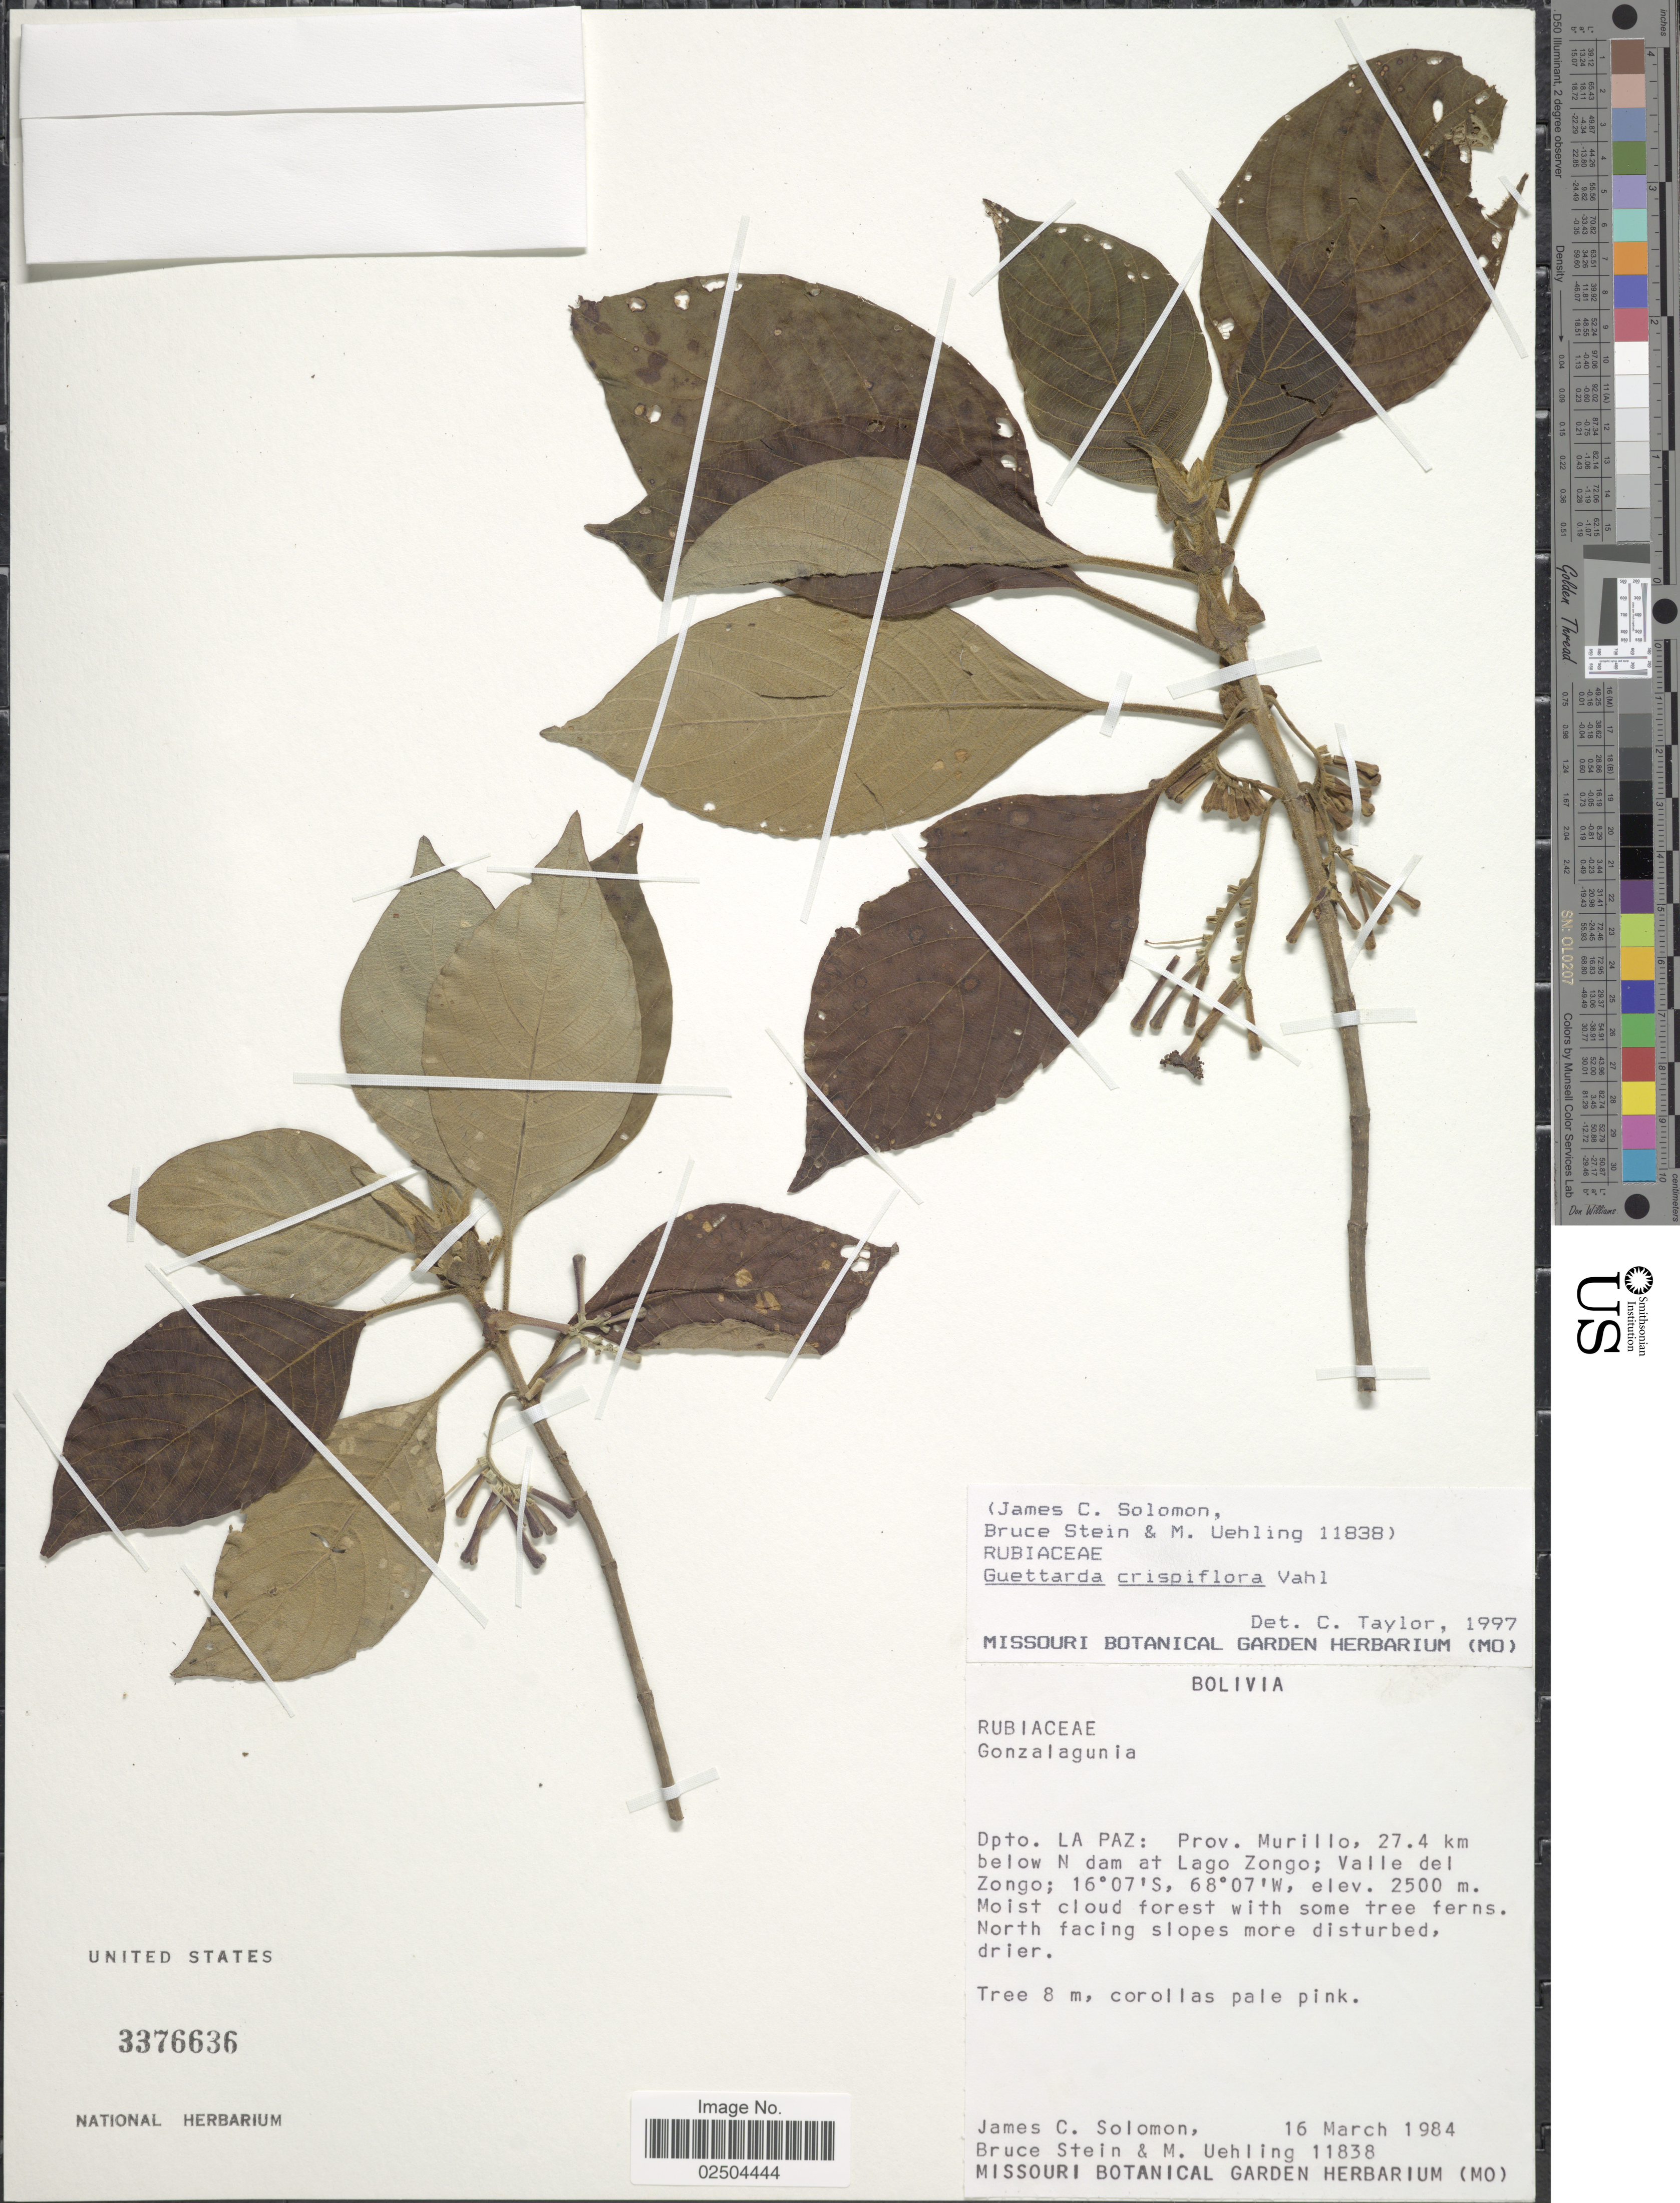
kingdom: Plantae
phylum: Tracheophyta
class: Magnoliopsida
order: Gentianales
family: Rubiaceae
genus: Guettarda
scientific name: Guettarda crispiflora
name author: Vahl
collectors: J. C. Solomon, B. A. Stein & M. Uehling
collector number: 11838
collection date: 1984-03-16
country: Bolivia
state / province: La Paz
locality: Dpto. La Paz: Prov. Murillo, 27.4 km below N dam at Lago Zongo, Valle del Zongo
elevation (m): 2500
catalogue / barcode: US 3376636